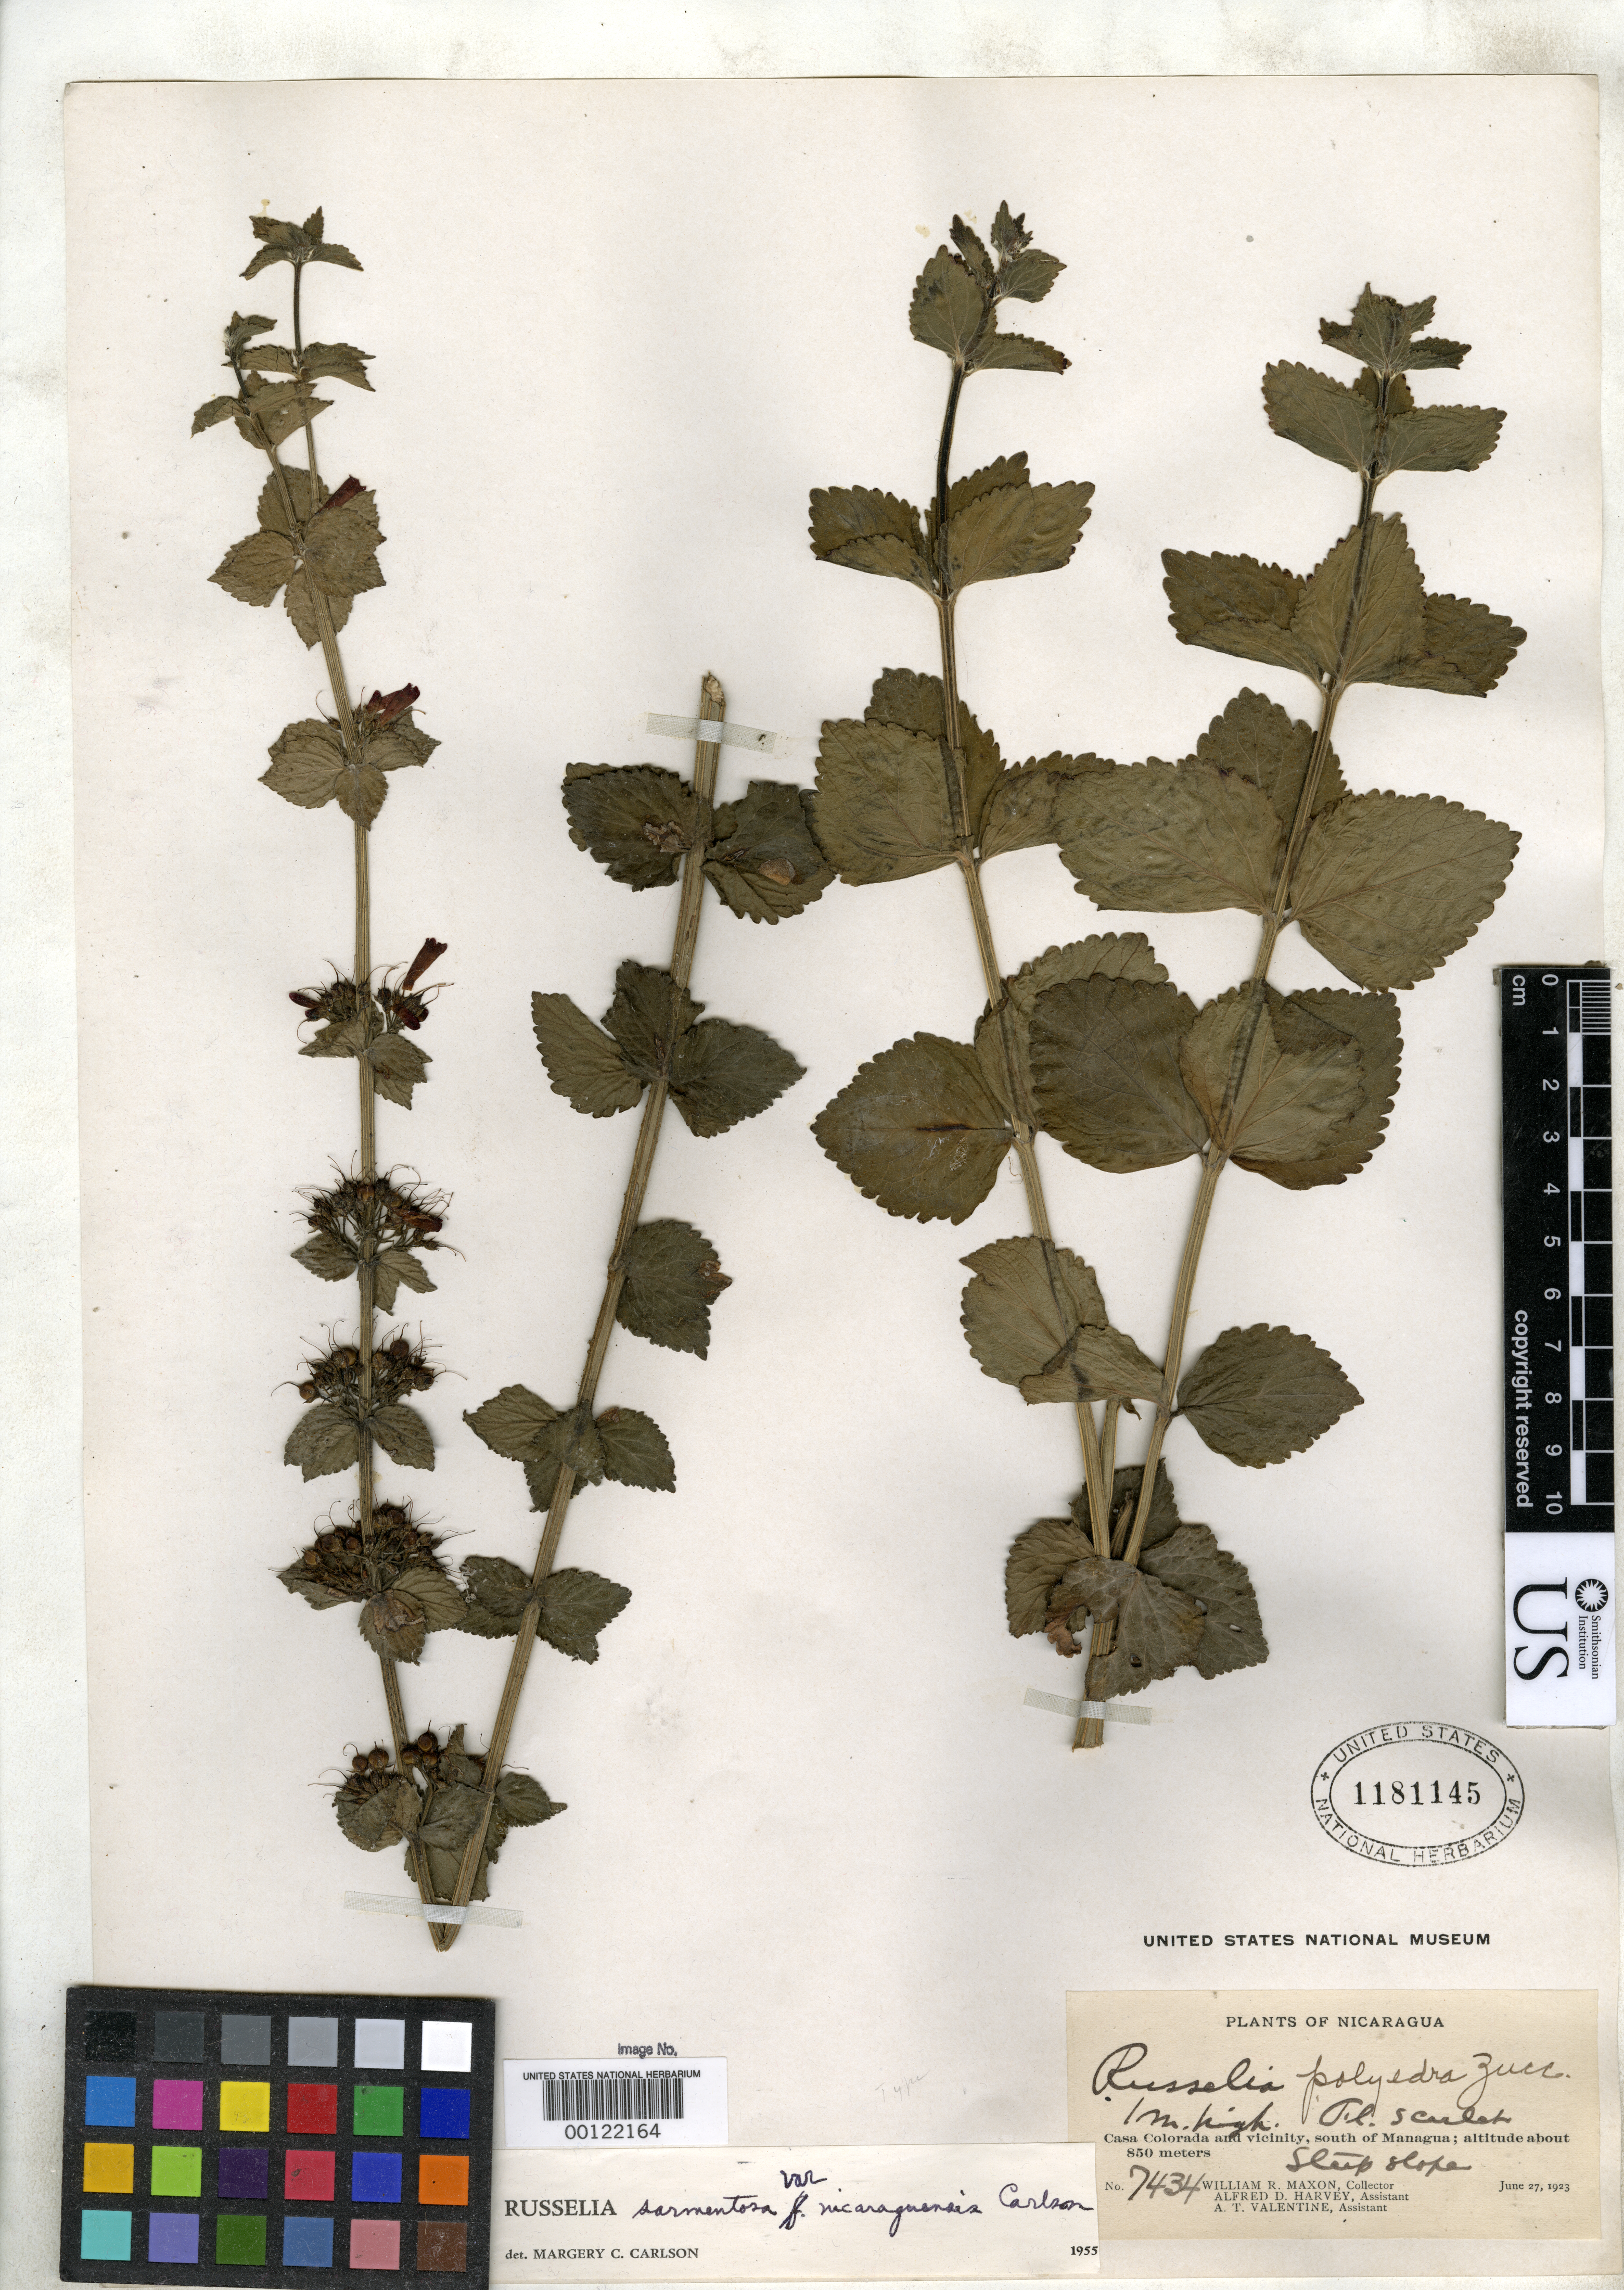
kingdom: Plantae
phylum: Tracheophyta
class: Magnoliopsida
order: Lamiales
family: Plantaginaceae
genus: Russelia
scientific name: Russelia sarmentosa var. nicaraguensis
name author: Carlson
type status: Isotype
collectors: W. R. Maxon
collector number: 7434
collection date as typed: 27 Jun 1923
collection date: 1923-06-27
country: Nicaragua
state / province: Managua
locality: Casa Colorado.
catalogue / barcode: US 1181145